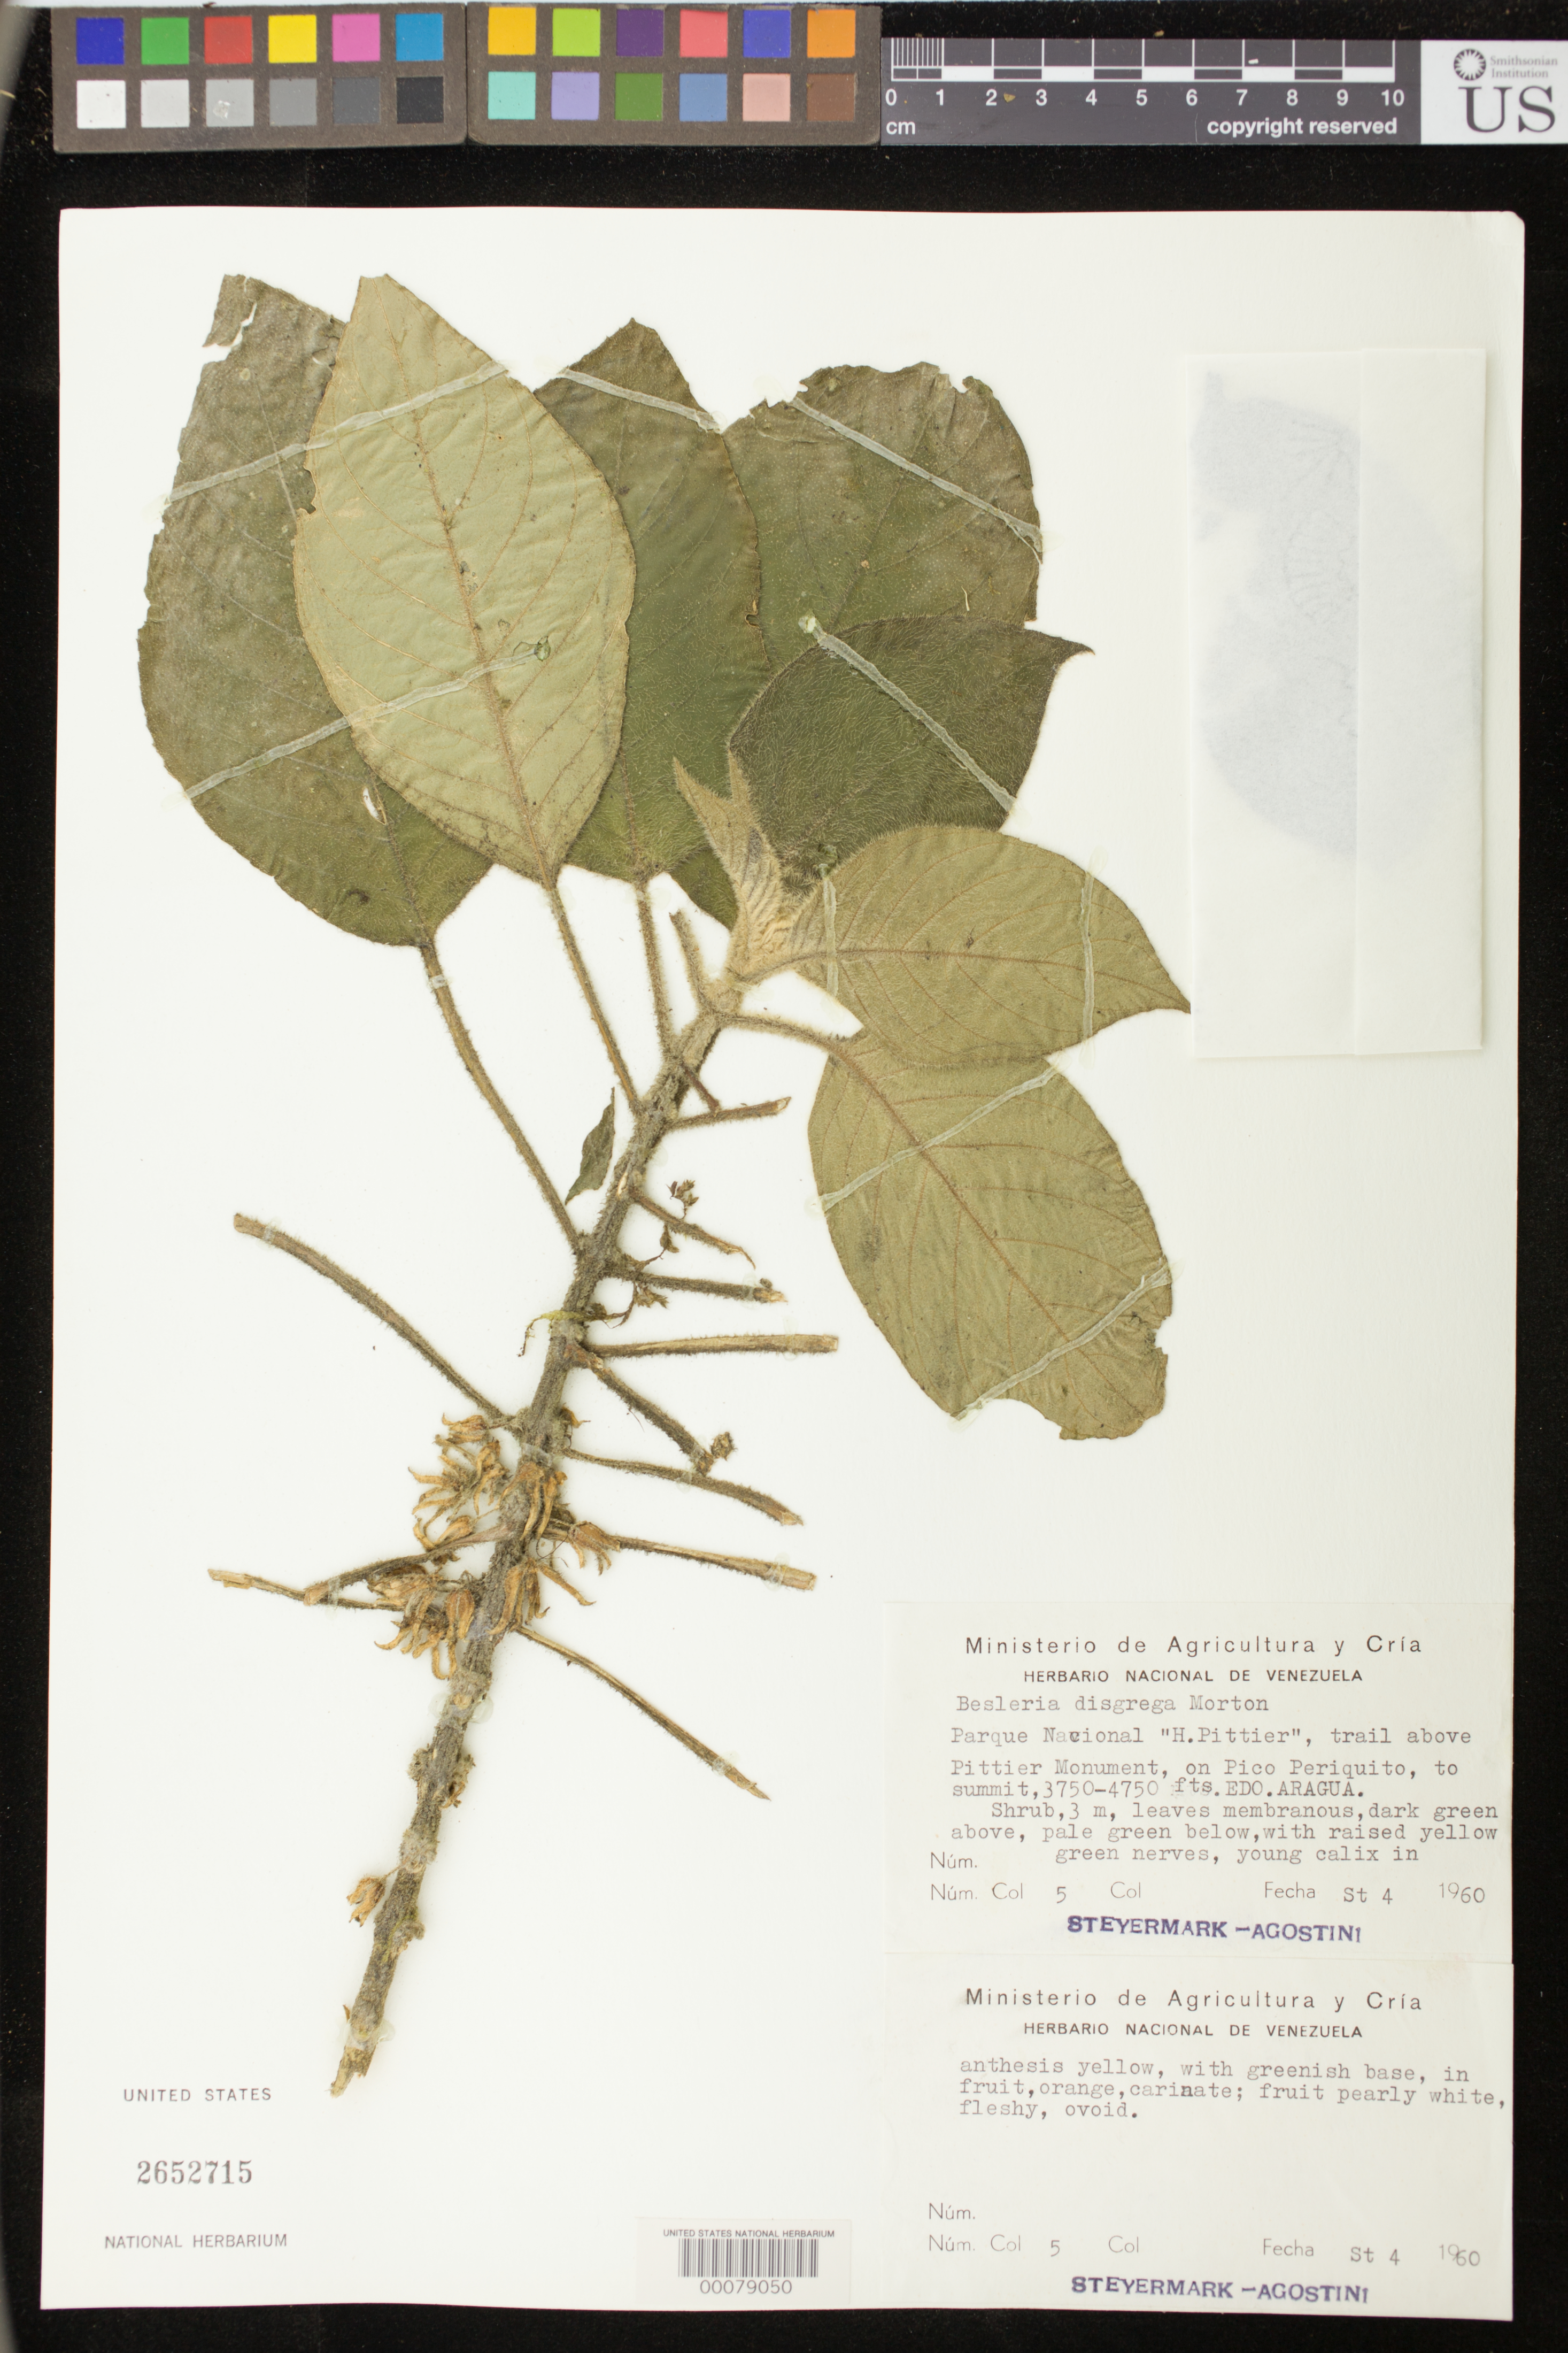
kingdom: Plantae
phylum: Tracheophyta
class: Magnoliopsida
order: Lamiales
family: Gesneriaceae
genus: Besleria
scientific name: Besleria disgrega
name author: C.V. Morton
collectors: J. Steyermark & G. Agostini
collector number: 5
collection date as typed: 04 Sep 1960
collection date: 1960-09-04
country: Venezuela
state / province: Aragua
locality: Parque Nacional "H.Pittier", trail above Pittier monument, on Pico Periquito, to summit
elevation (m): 1143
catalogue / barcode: US 2652715